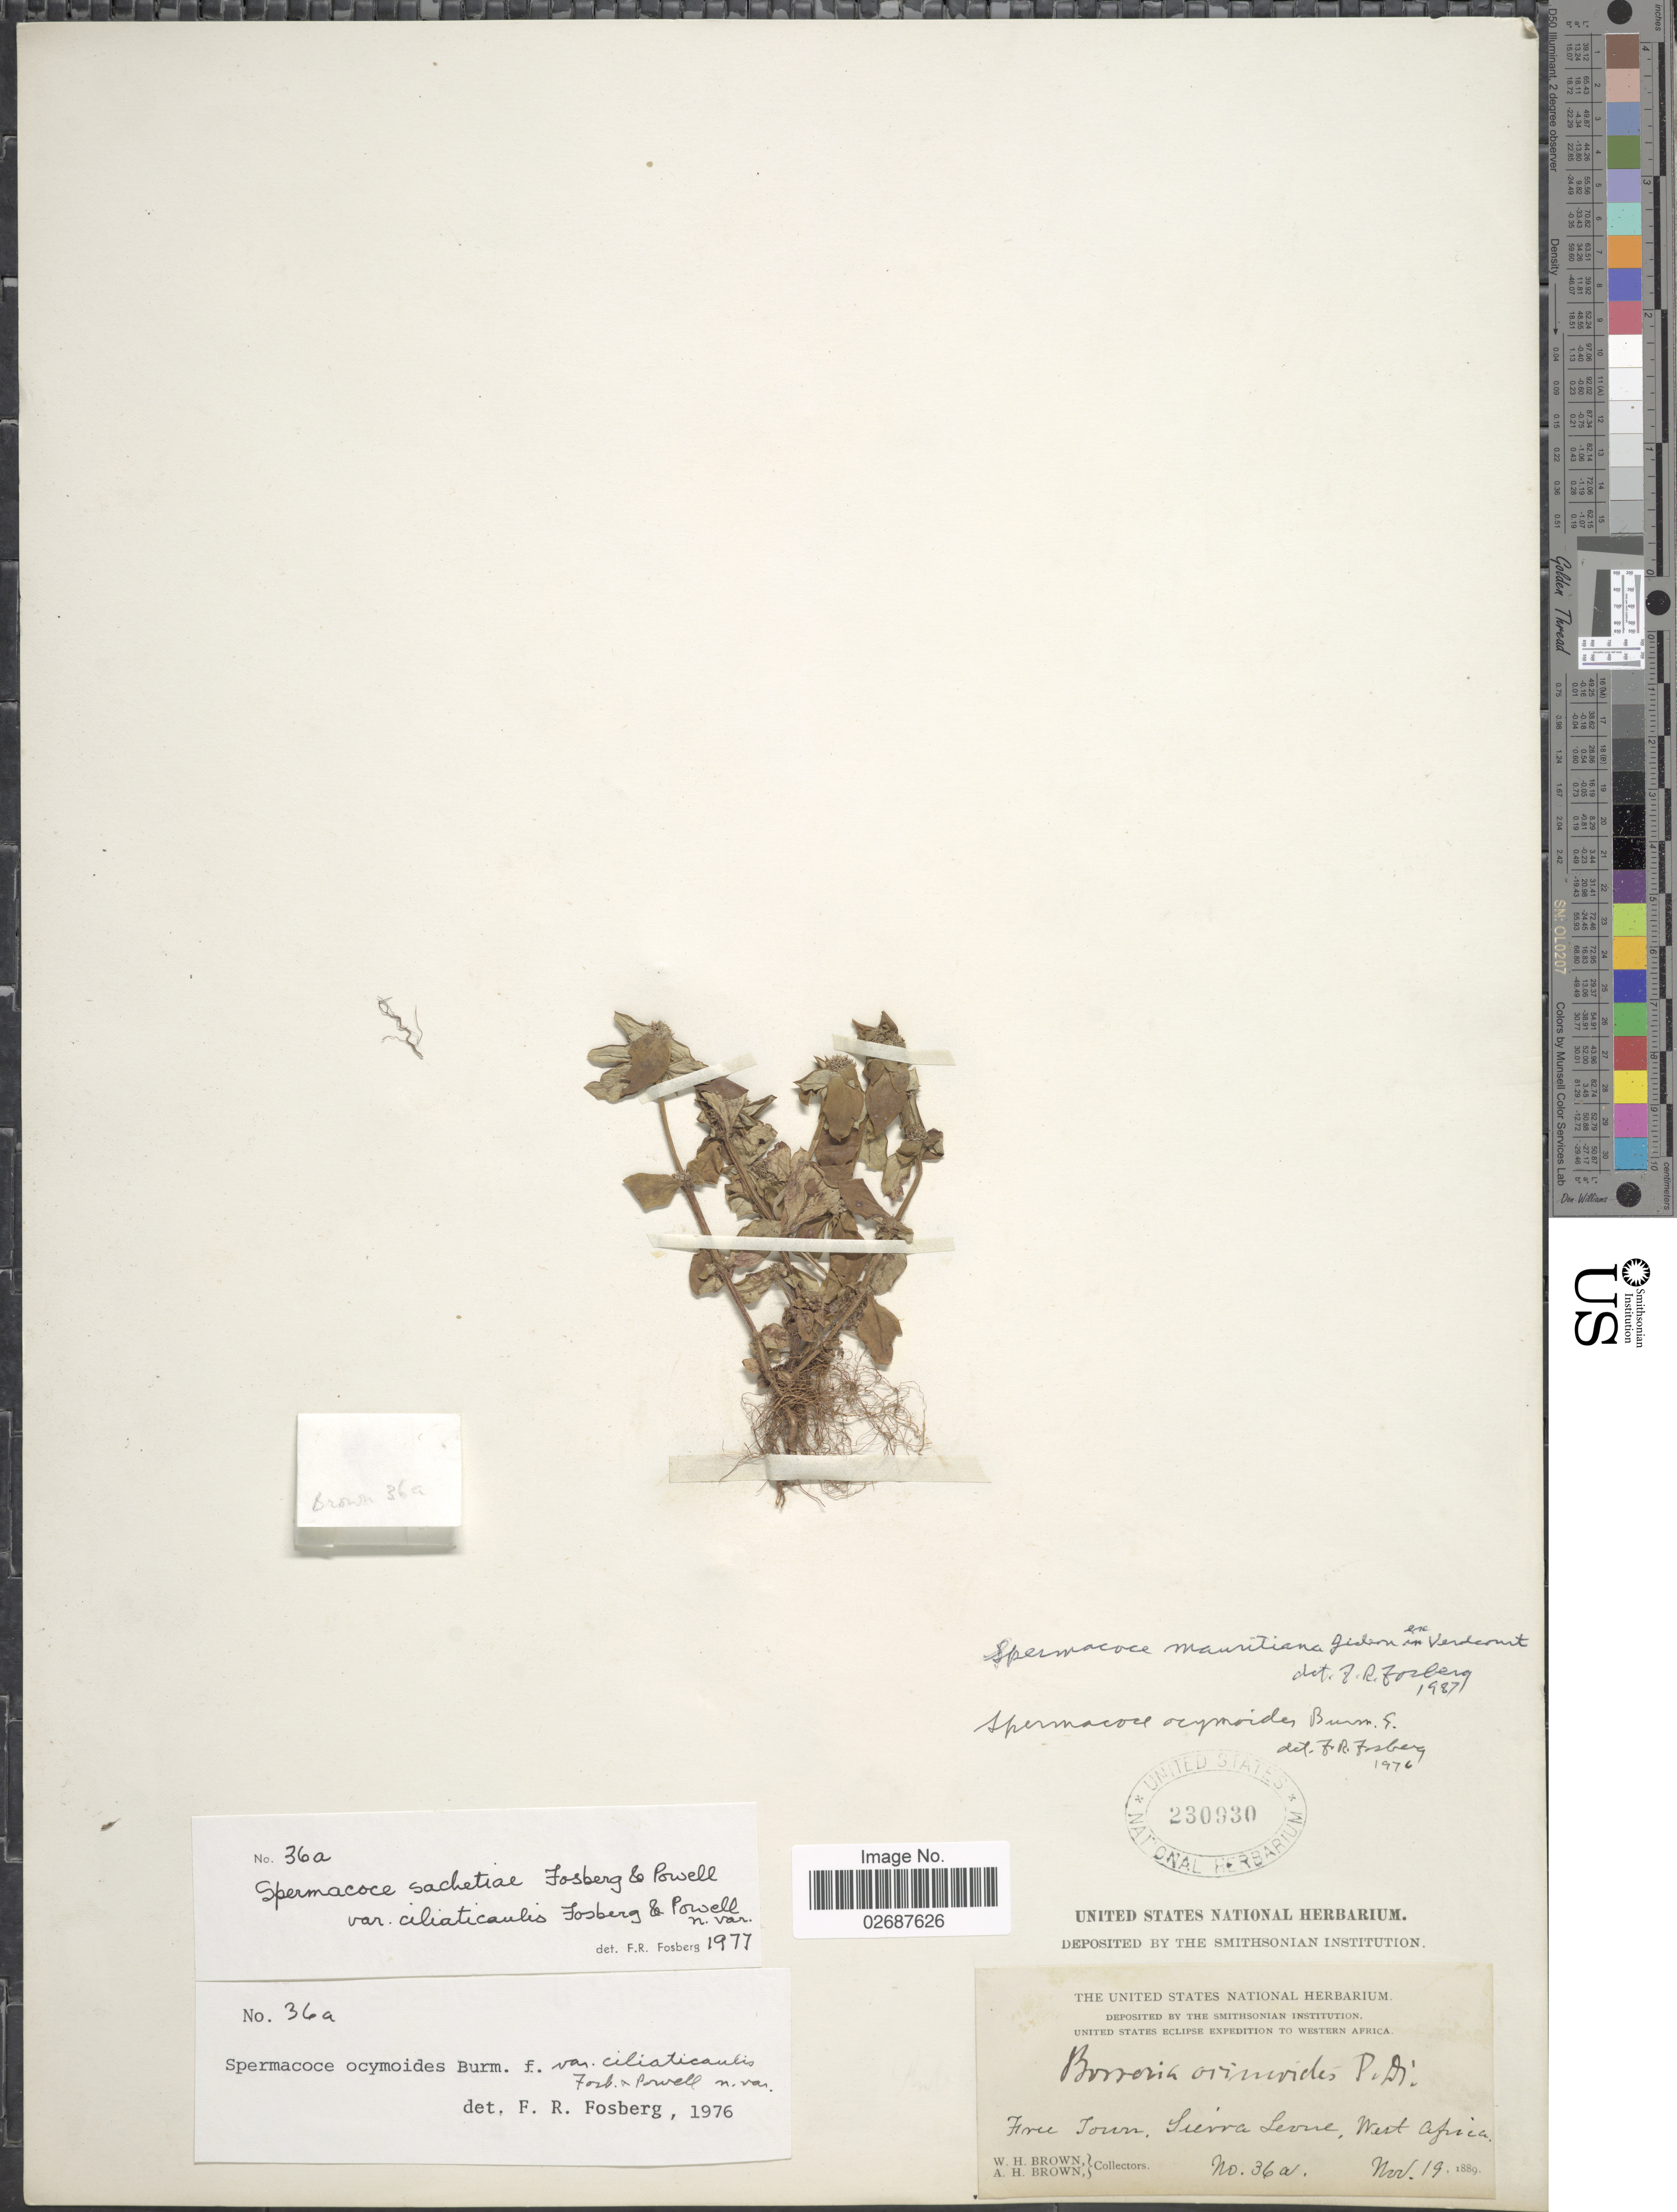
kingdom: Plantae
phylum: Tracheophyta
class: Magnoliopsida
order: Gentianales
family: Rubiaceae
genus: Borreria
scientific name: Borreria ocimoides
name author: (Burm. f.) DC.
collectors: W. H. Brown & A. H. Brown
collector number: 36a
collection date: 1889-11-19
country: Sierra Leone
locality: Free Town, Sierra Leone, West Africa.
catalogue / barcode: US 230930